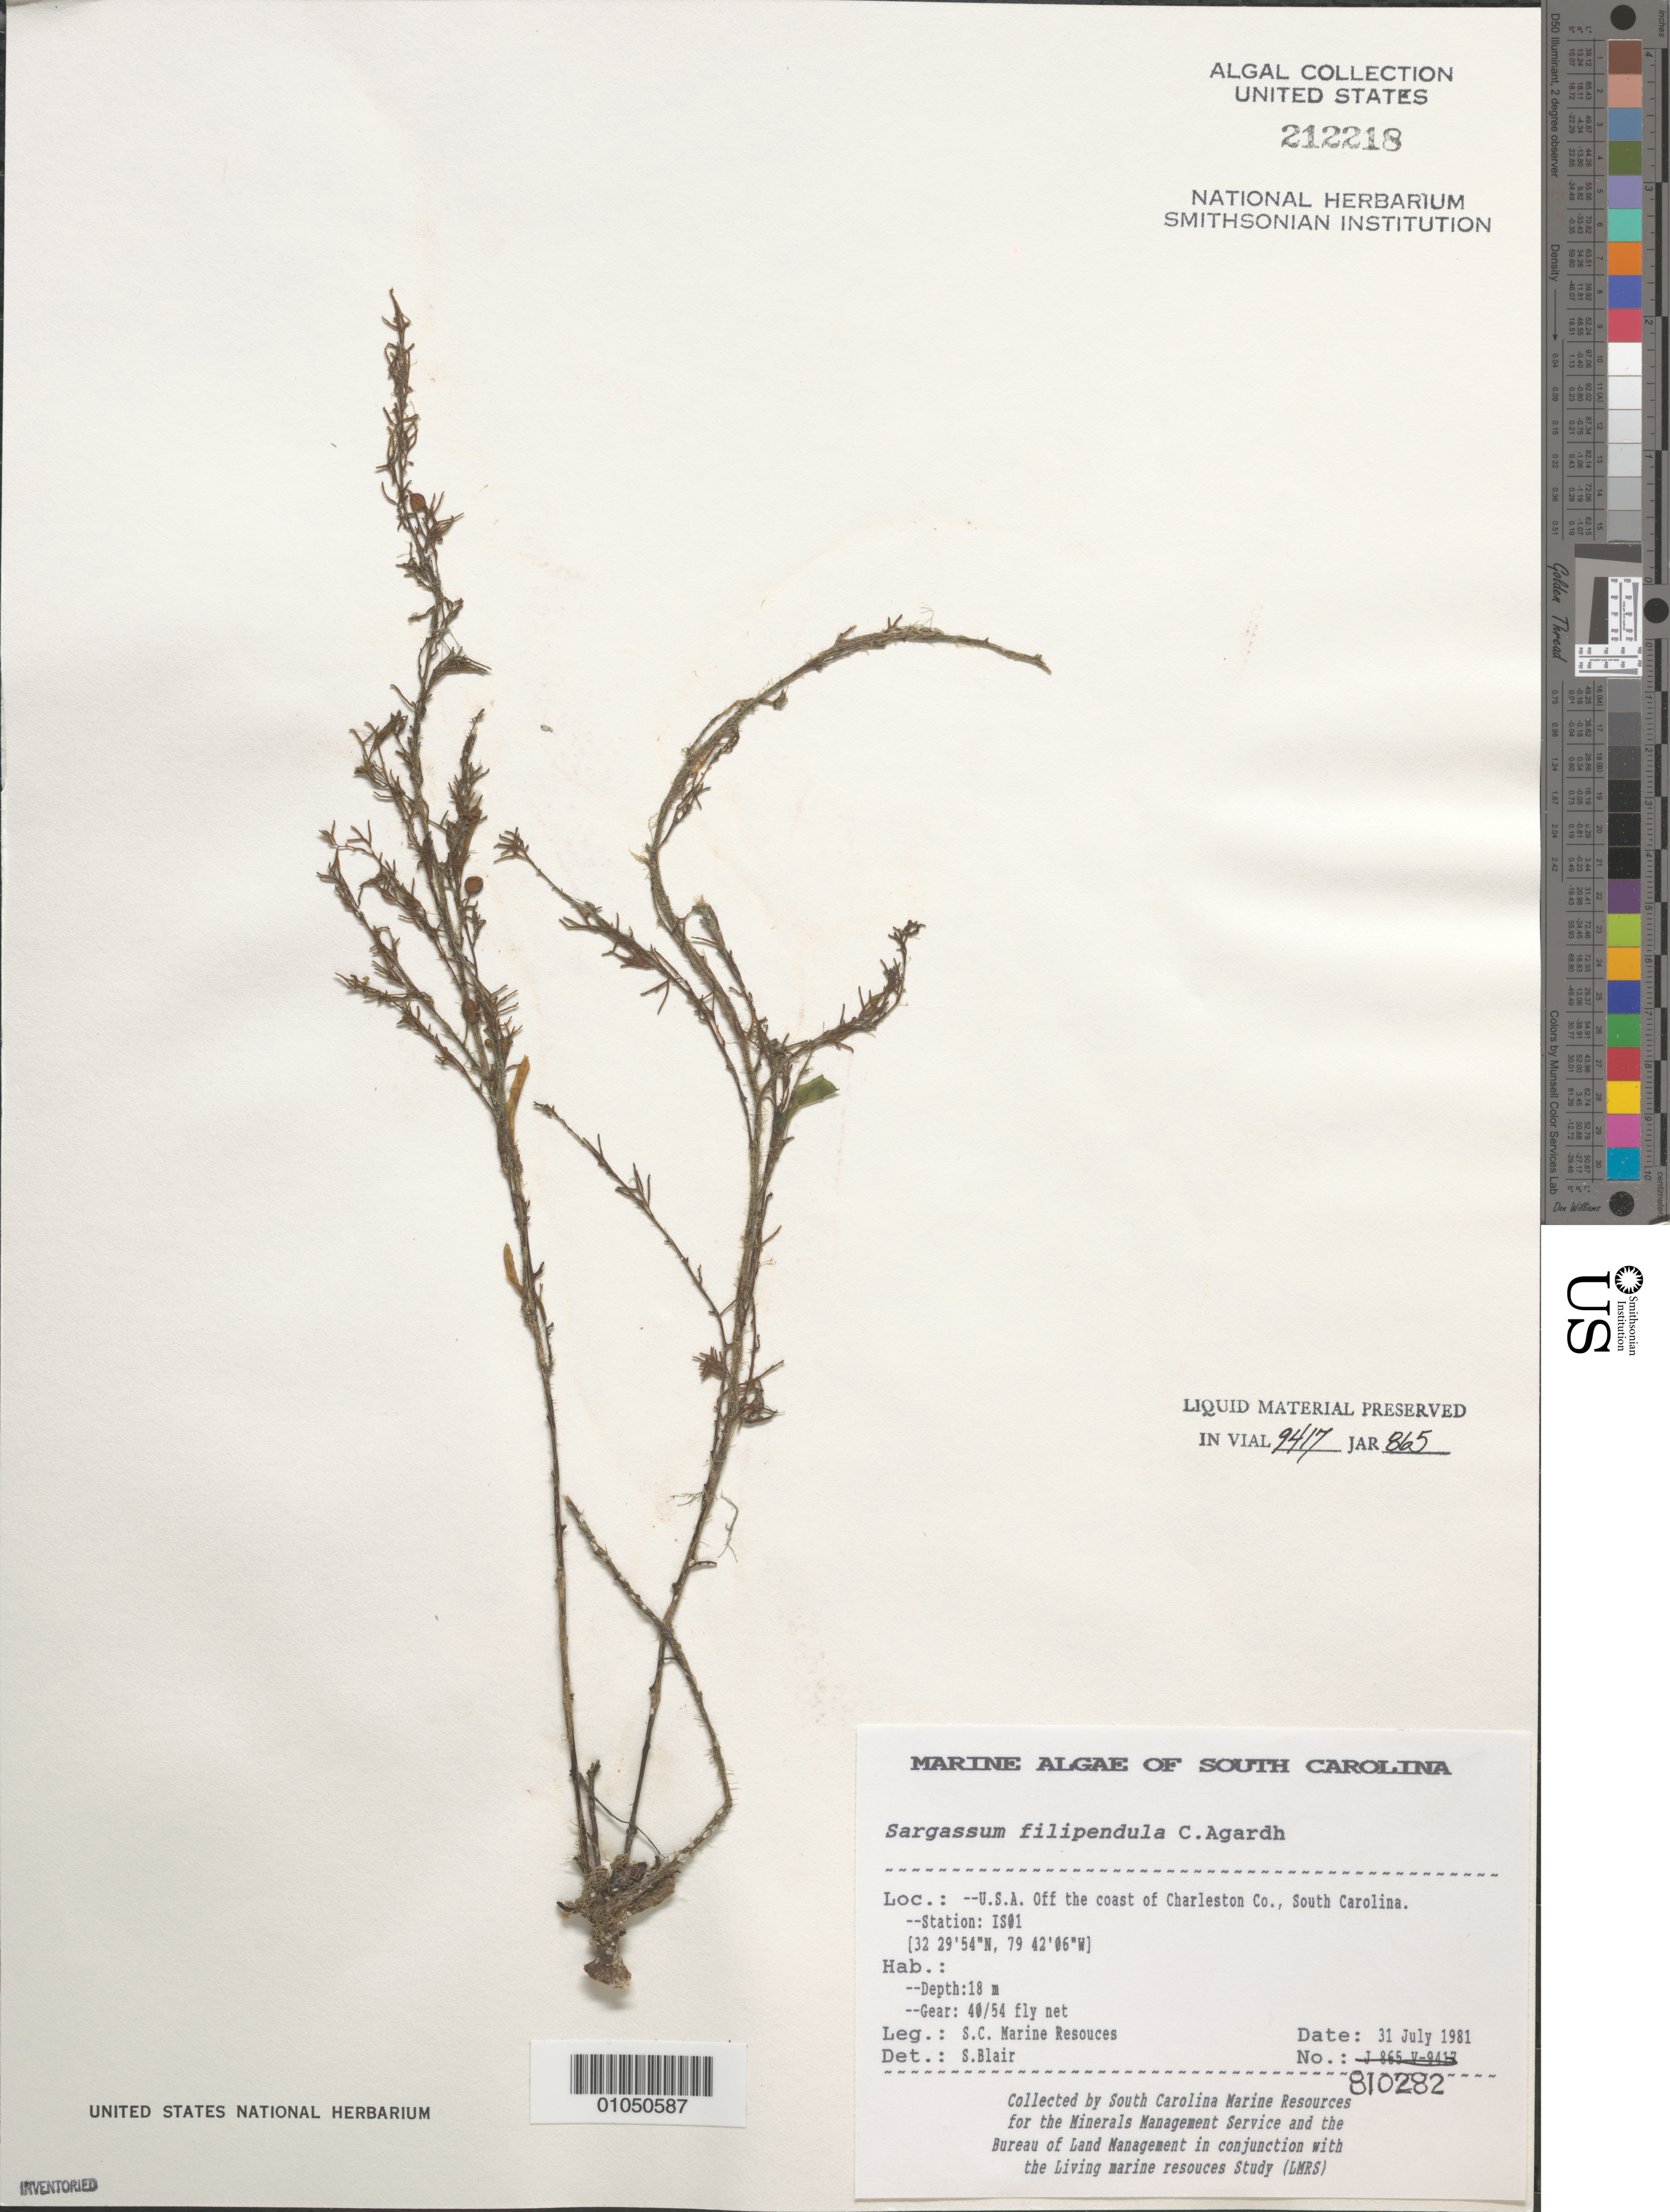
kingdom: Chromista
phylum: Ochrophyta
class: Phaeophyceae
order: Fucales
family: Sargassaceae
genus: Sargassum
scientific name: Sargassum filipendula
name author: C. Agardh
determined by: Blair, S. M.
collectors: South Carolina Marine Resources for BLM/MMS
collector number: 810282 Station IS01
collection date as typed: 31 Jul 1981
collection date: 1981-07-31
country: United States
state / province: South Carolina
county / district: Charleston County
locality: Off coast of Charleston County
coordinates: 32 29'54"N, 79 42'06"W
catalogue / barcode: US 212218